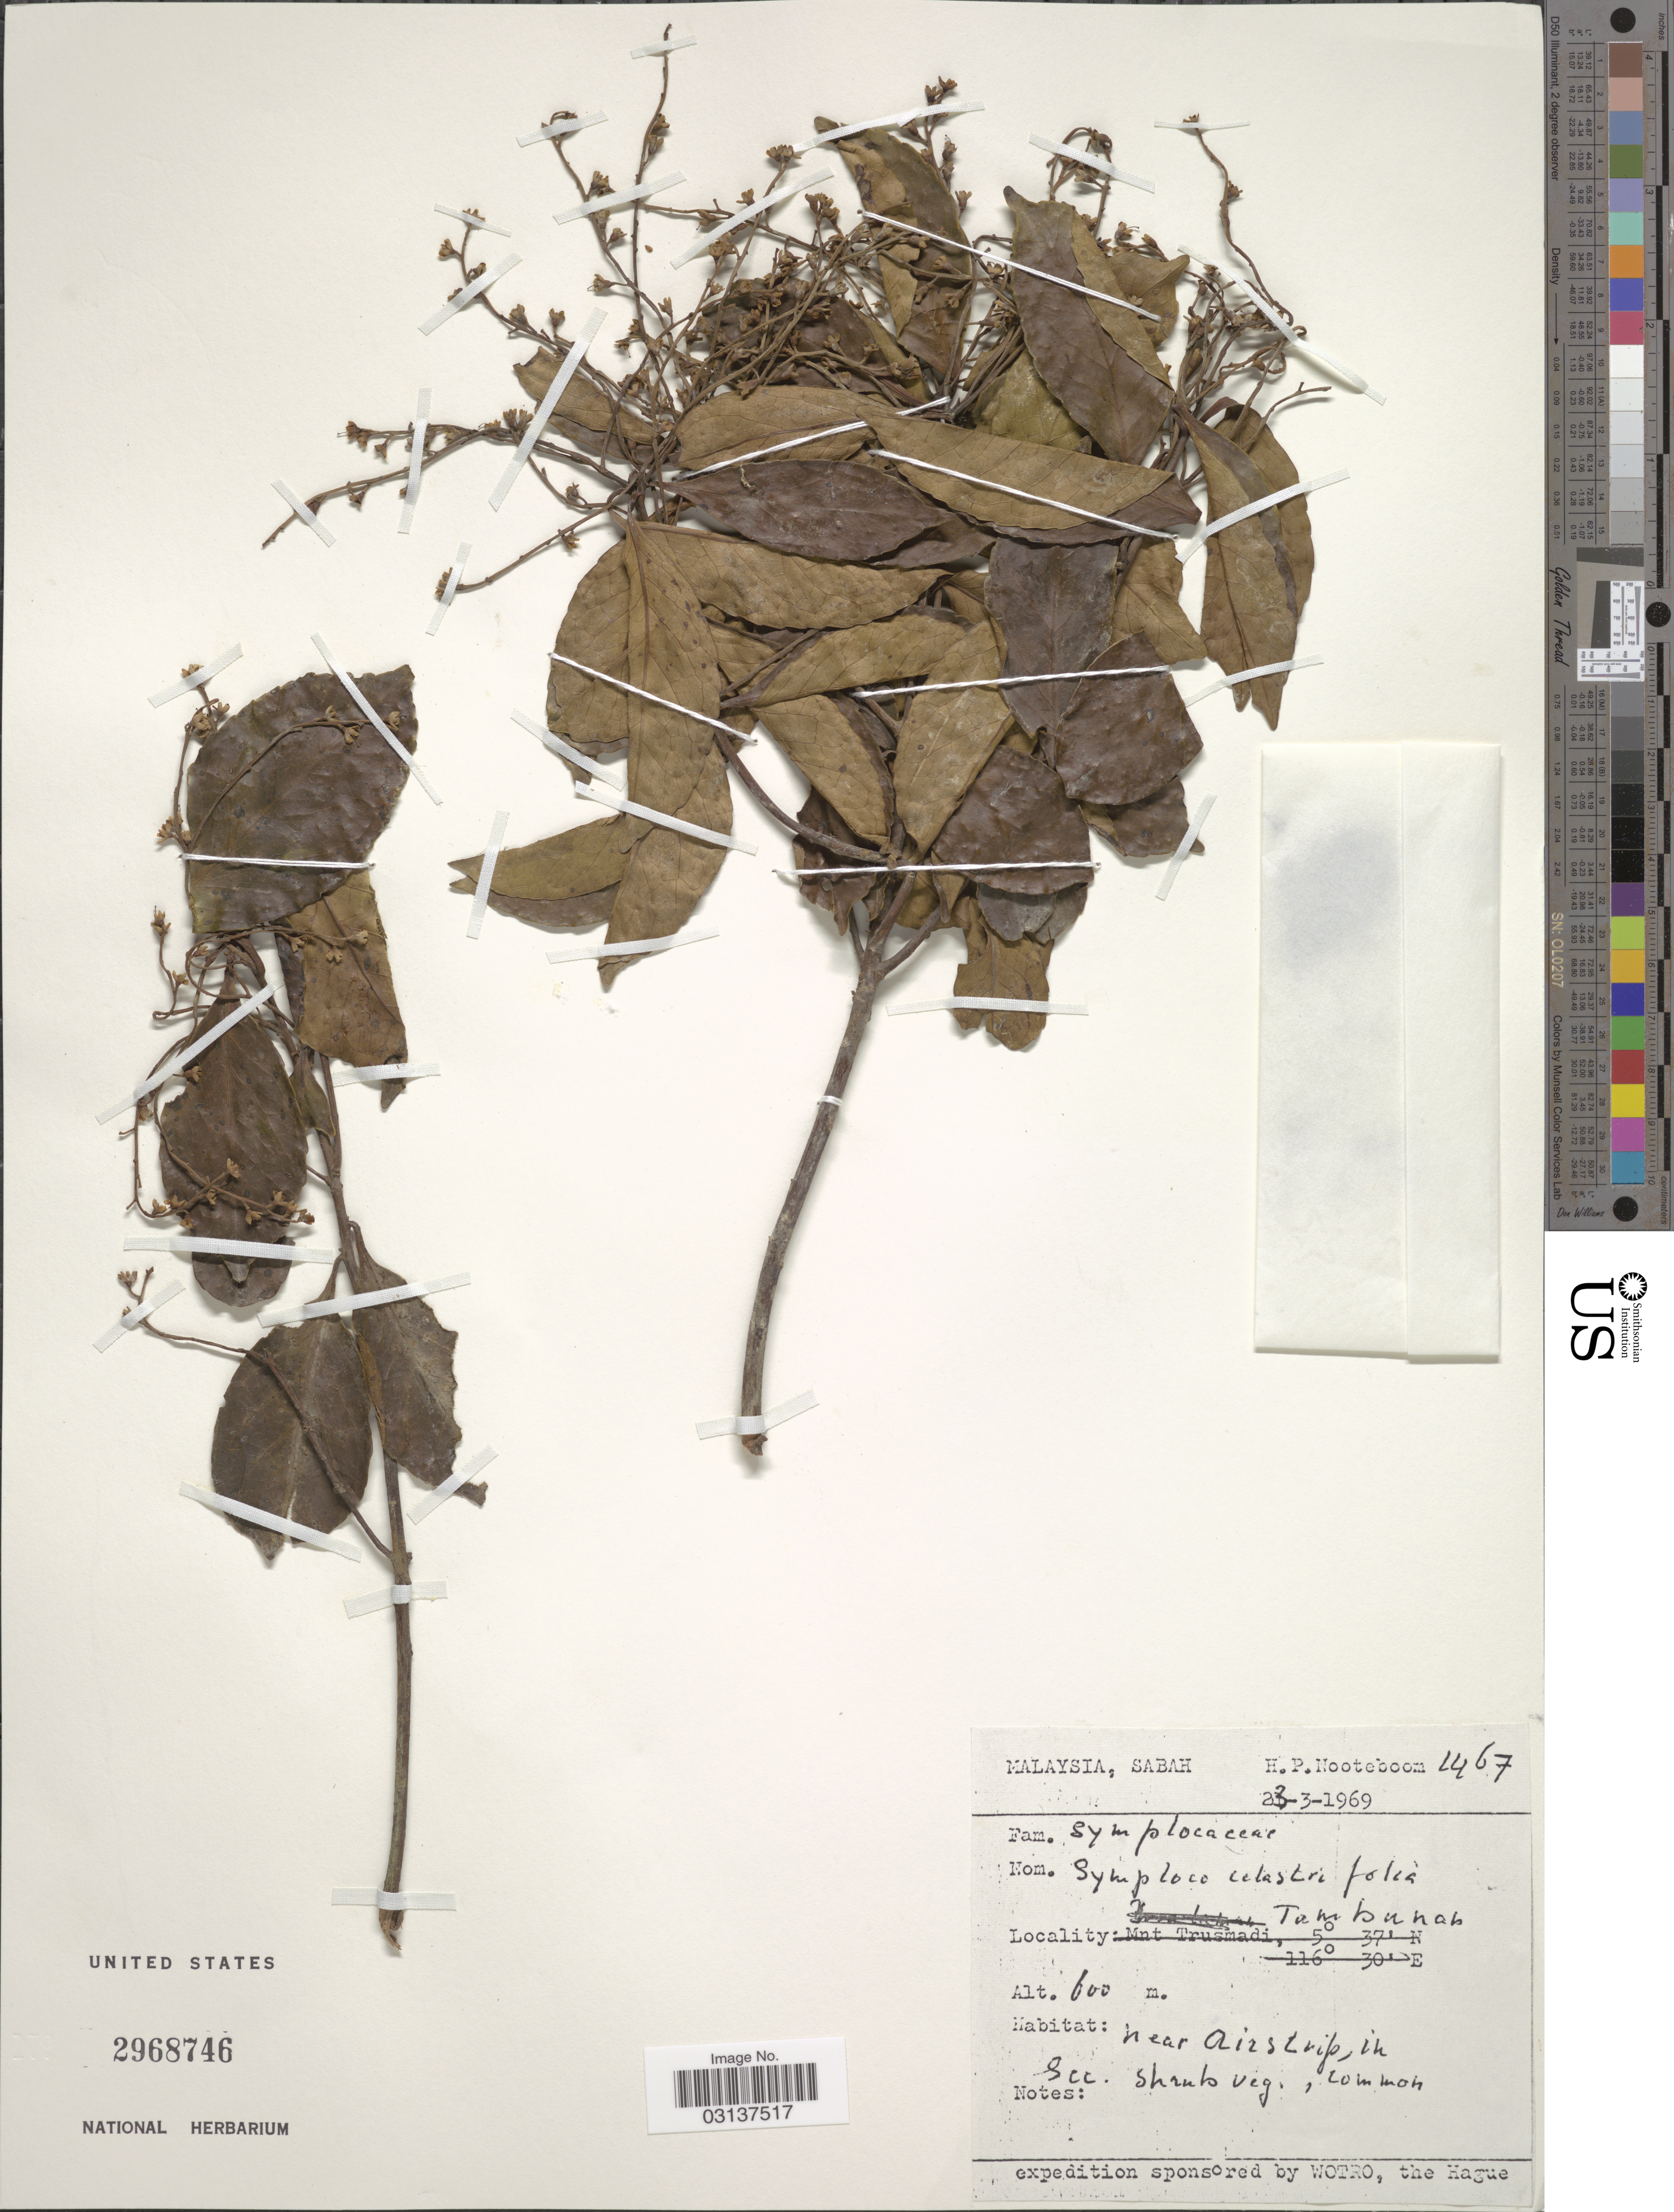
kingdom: Plantae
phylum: Tracheophyta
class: Magnoliopsida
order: Ericales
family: Symplocaceae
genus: Symplocos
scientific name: Symplocos celastrifolia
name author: Griff. ex C.B. Clarke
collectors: H. P. Nooteboom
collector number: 1467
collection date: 1969-03-23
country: Malaysia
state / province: Sabah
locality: Tambunan, Near Airstrip.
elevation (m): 600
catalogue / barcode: US 2968746